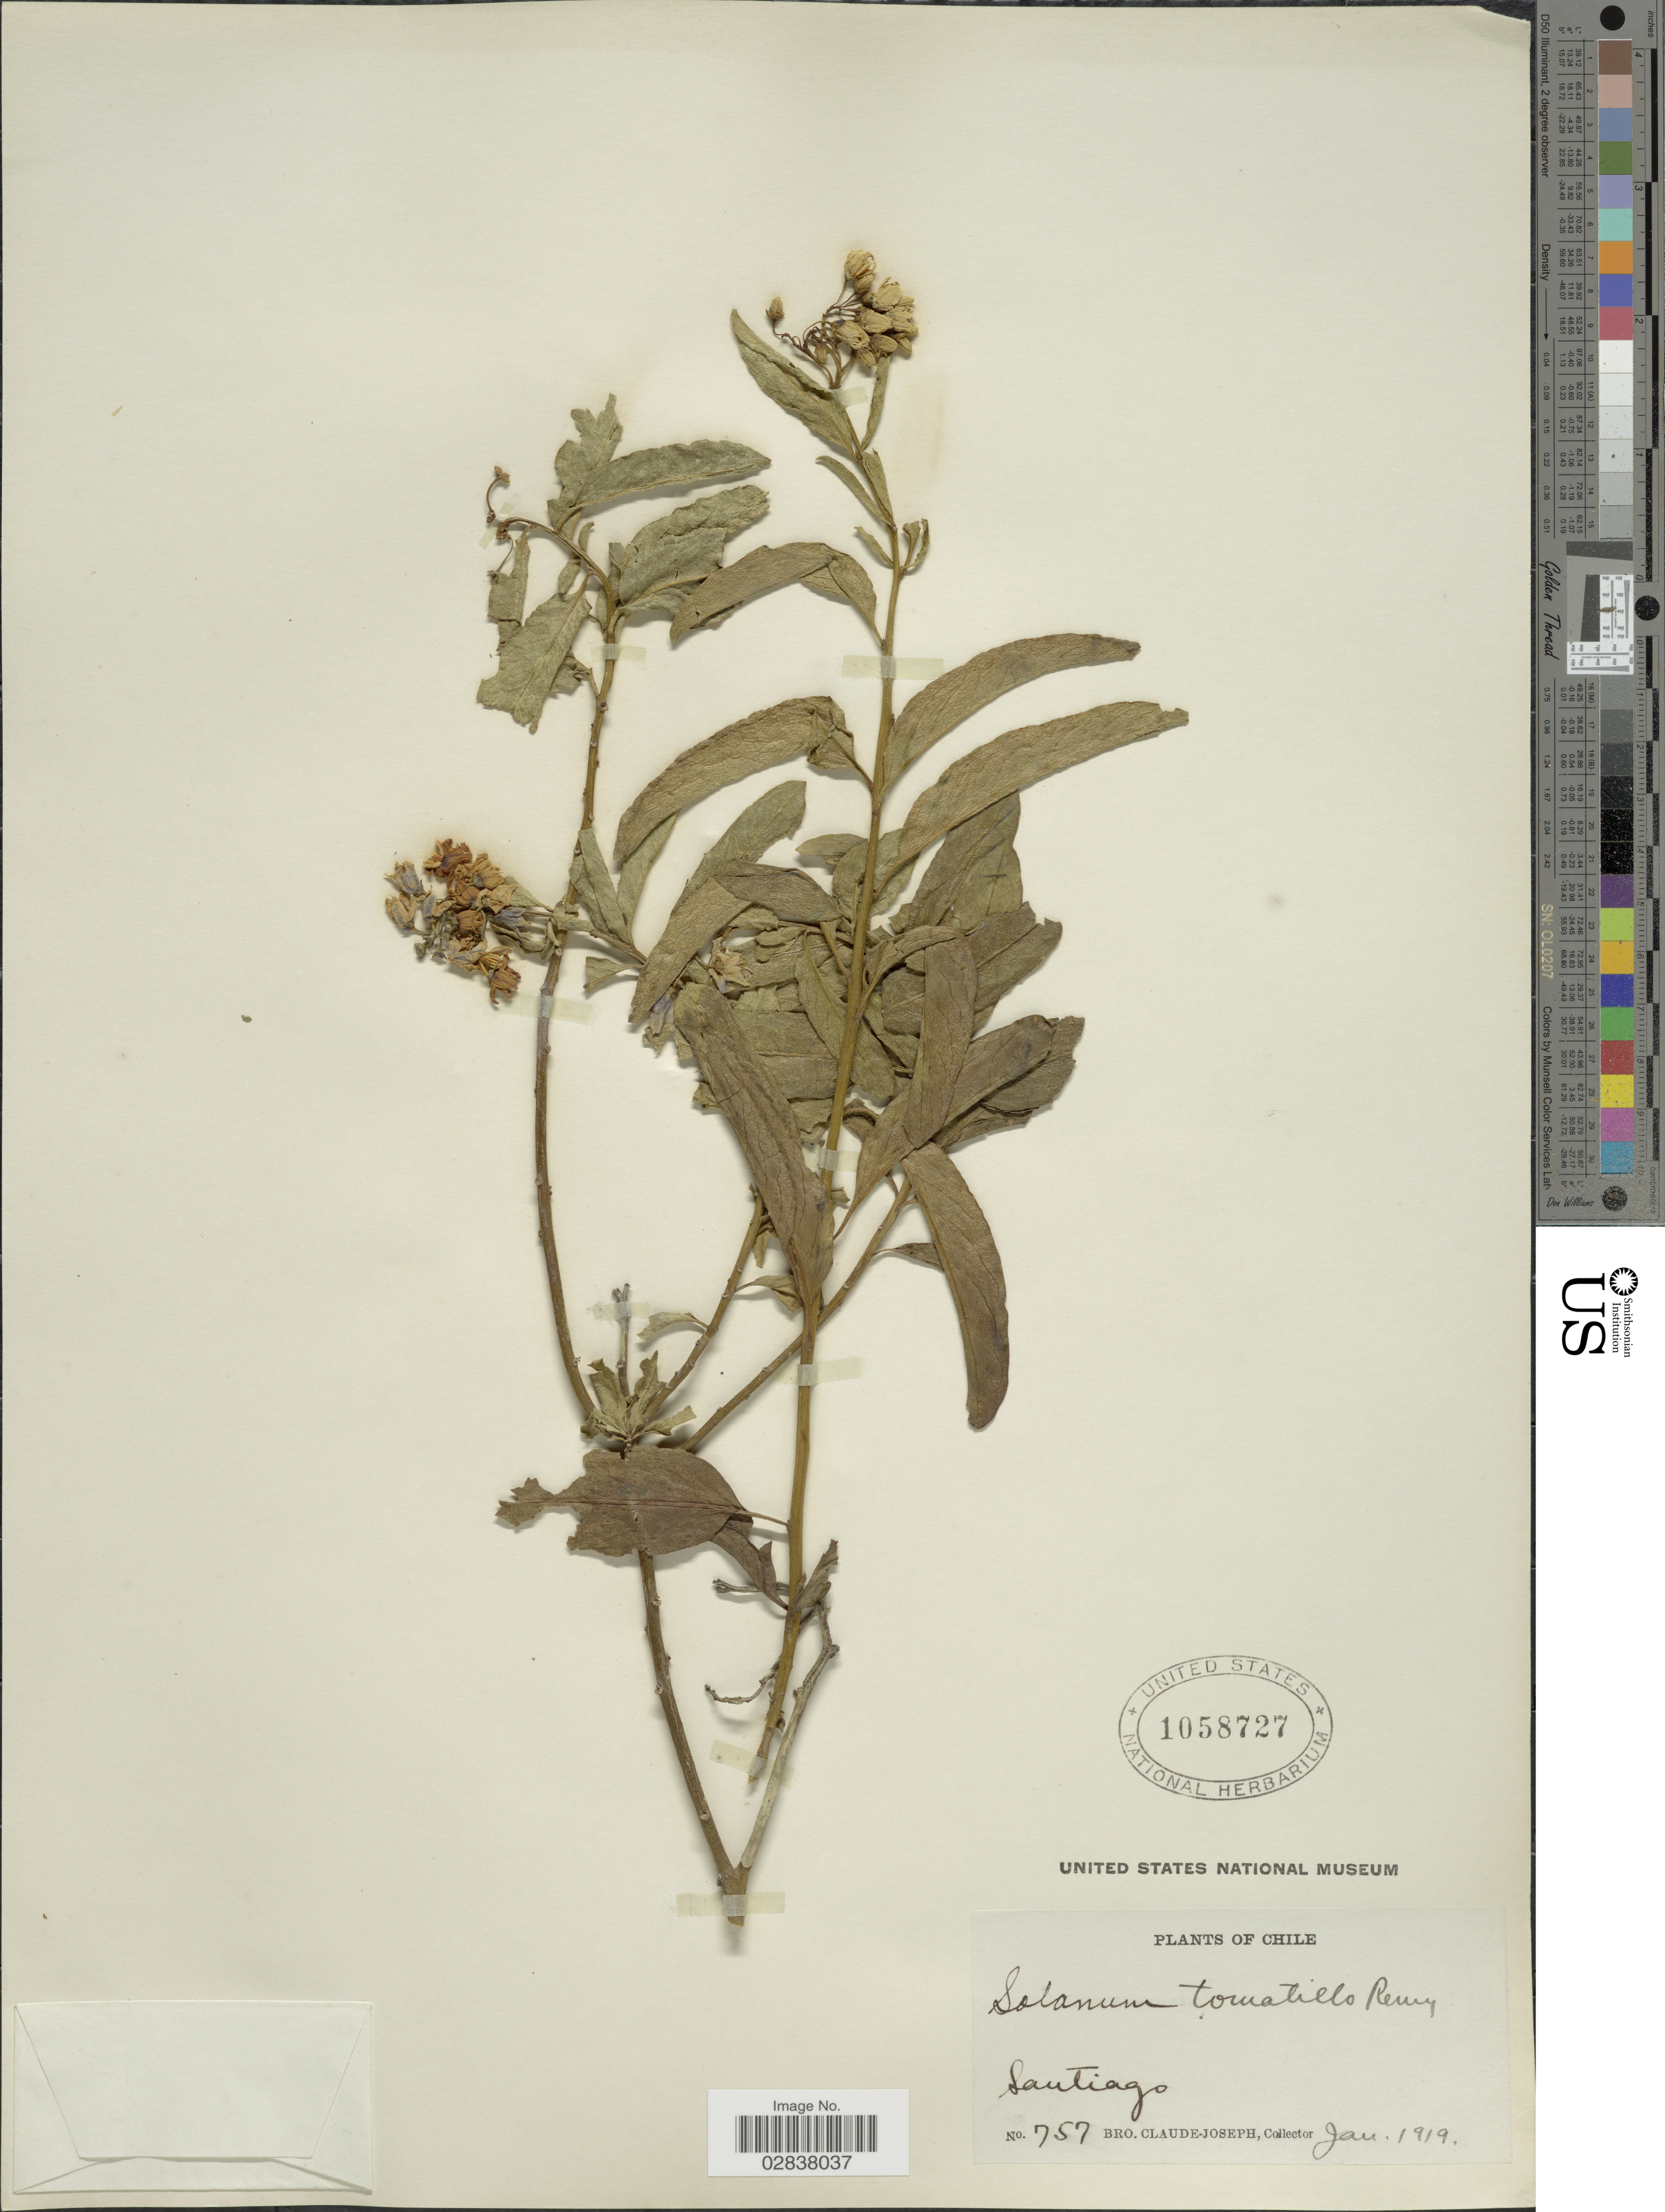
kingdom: Plantae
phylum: Tracheophyta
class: Magnoliopsida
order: Solanales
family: Solanaceae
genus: Solanum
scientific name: Solanum ligustrinum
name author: Lodd.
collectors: Bro. Claude-Joseph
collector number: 757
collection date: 1919-01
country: Chile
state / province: Región Metropolitana (RM)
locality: Santiago.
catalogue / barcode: US 1058727